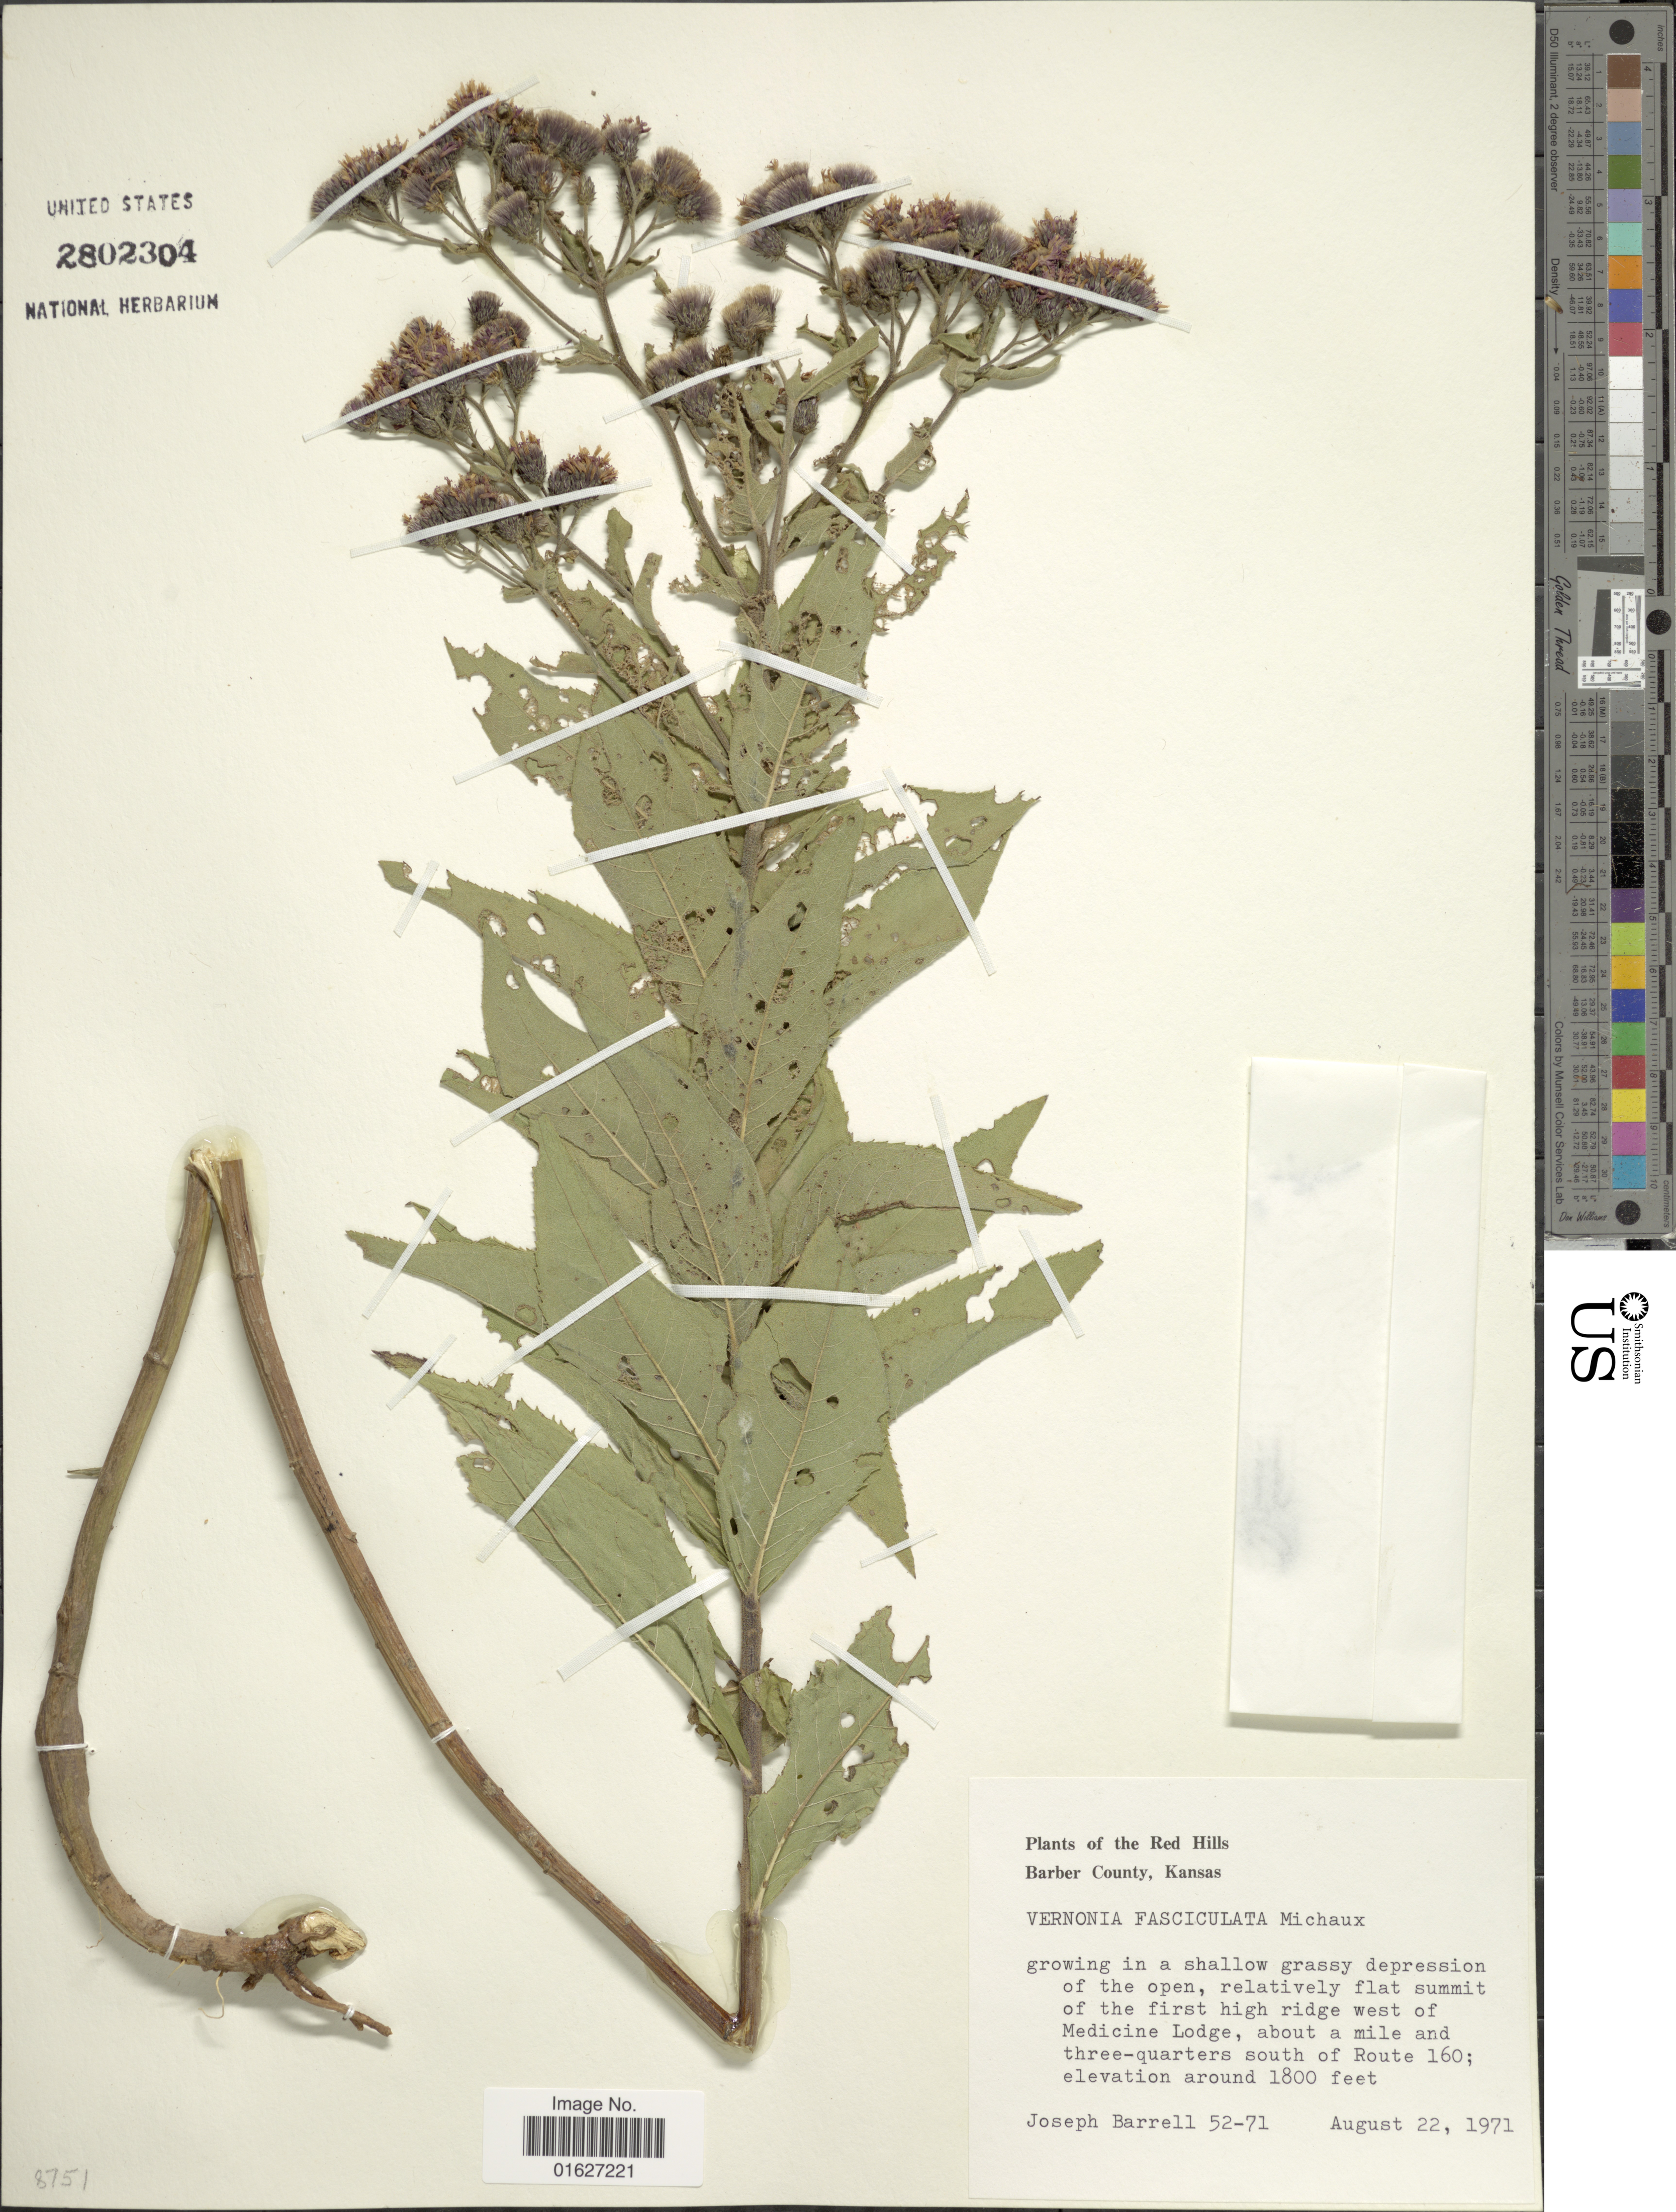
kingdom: Plantae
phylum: Tracheophyta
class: Magnoliopsida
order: Asterales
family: Asteraceae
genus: Vernonia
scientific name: Vernonia fasciculata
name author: Michx.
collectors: J. Barrell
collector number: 52-71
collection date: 1971-08-22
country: United States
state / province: Kansas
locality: Barber County, Kansas. open relatively flat summit of the first high ridge west of Medicine Lodge, about a mile and three-quarters south of Route 160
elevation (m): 549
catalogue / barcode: US 2802304